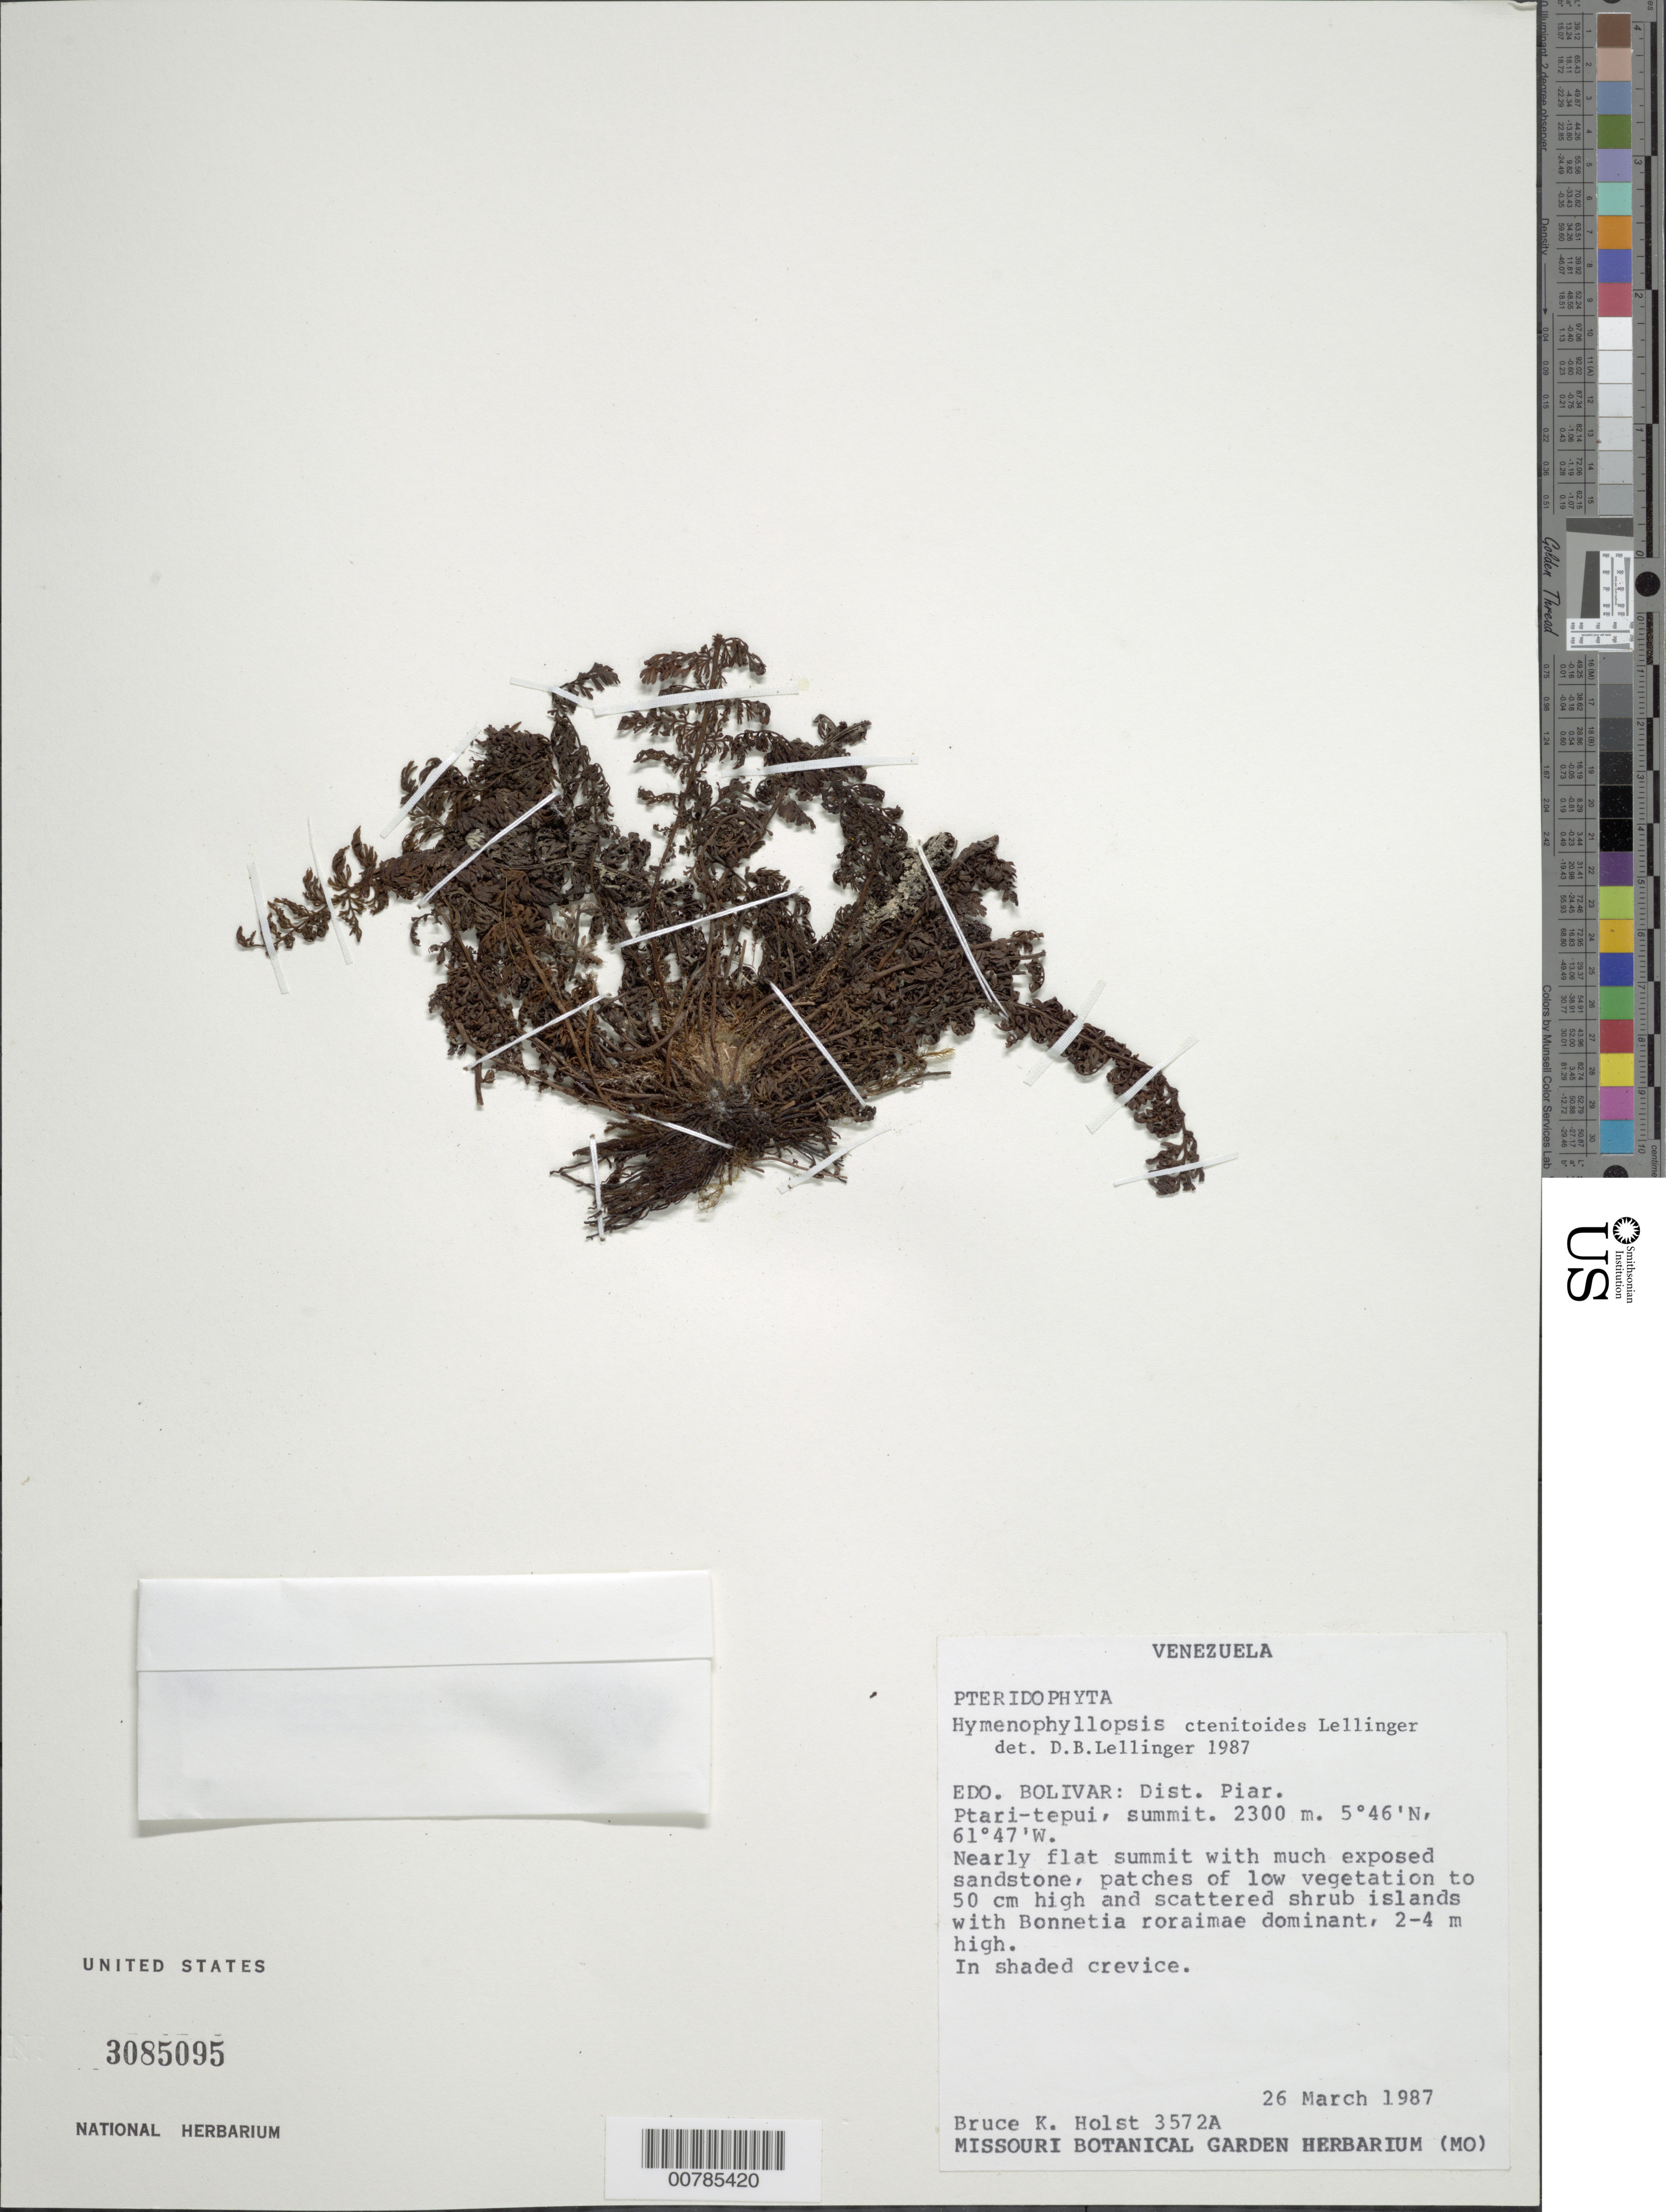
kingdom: Plantae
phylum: Tracheophyta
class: Polypodiopsida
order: Cyatheales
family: Cyatheaceae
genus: Cyathea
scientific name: Cyathea ctenitoides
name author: (Lellinger) Christenh.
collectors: B. Holst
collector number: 3572 a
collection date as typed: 26-Mar-87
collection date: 1987-03-26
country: Venezuela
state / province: Bolívar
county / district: Piar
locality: Ptari-tepuí, summit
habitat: Nearly flat summit with much exposed sandstone, in shaded crevice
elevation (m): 2300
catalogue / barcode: US 3085095